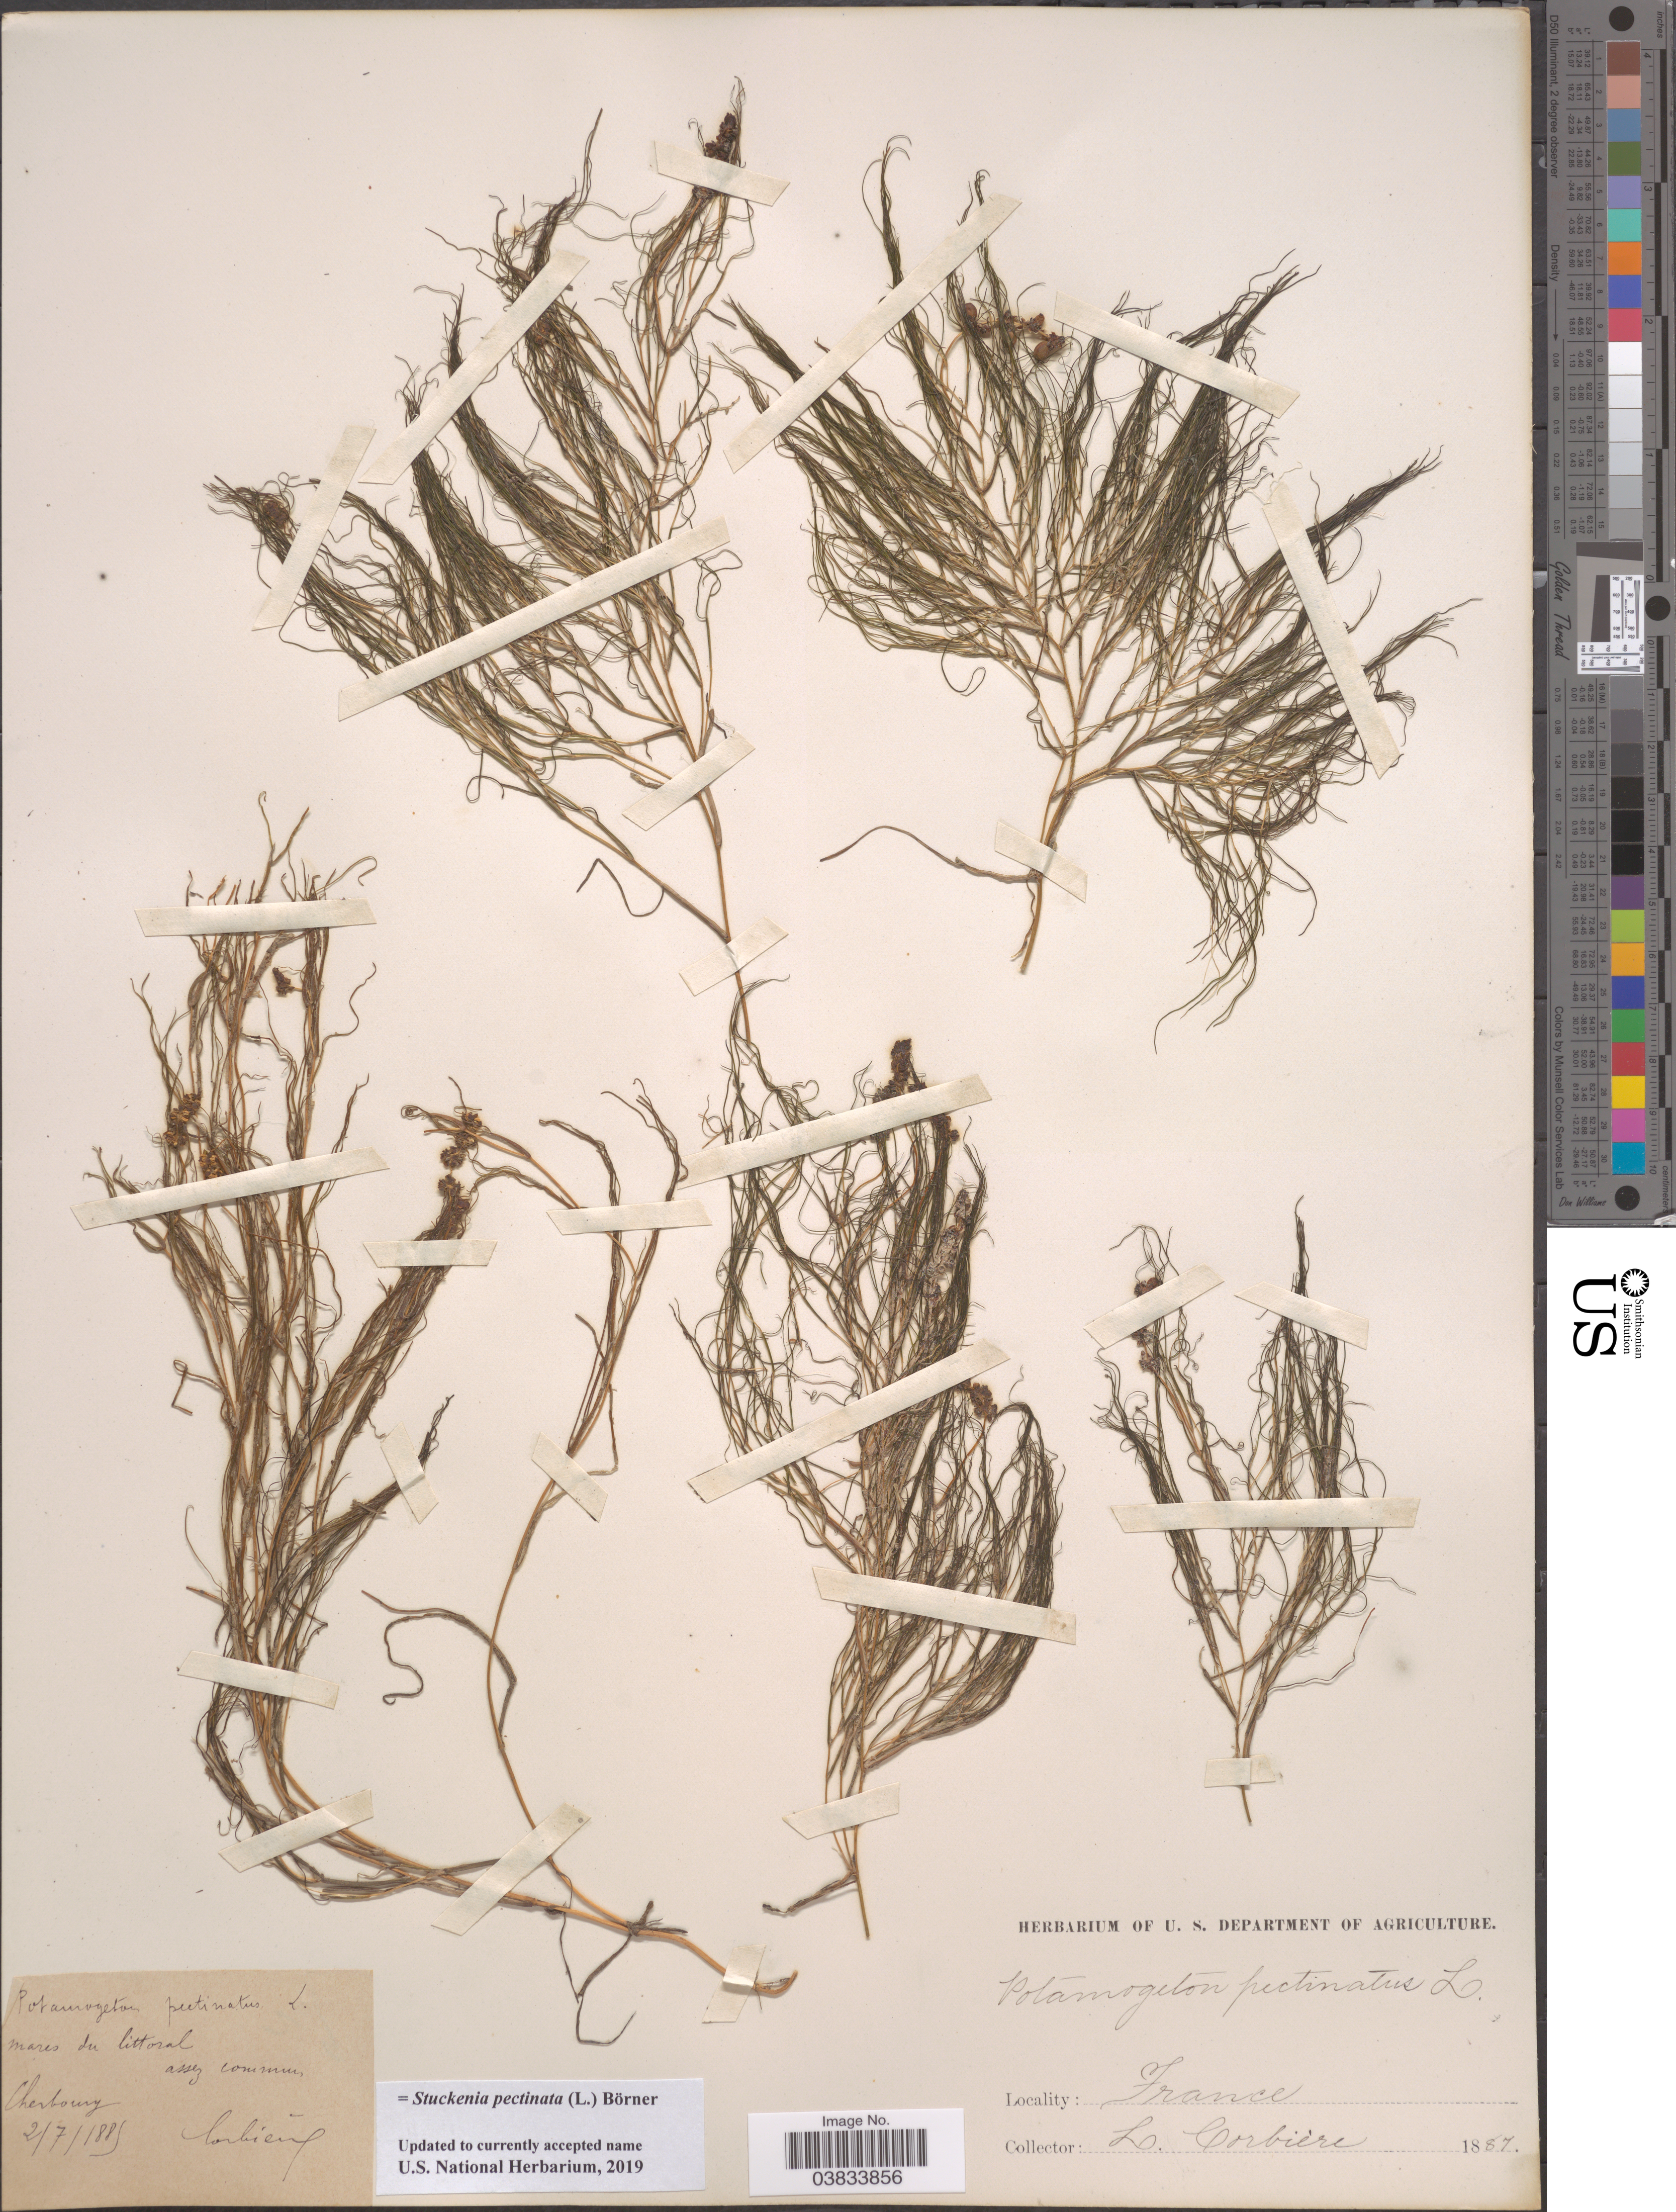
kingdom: Plantae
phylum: Tracheophyta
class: Liliopsida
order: Alismatales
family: Potamogetonaceae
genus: Stuckenia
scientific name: Stuckenia pectinata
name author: (L.) Börner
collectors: L. Corbière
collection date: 1885-07-02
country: France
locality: Cherbourg.